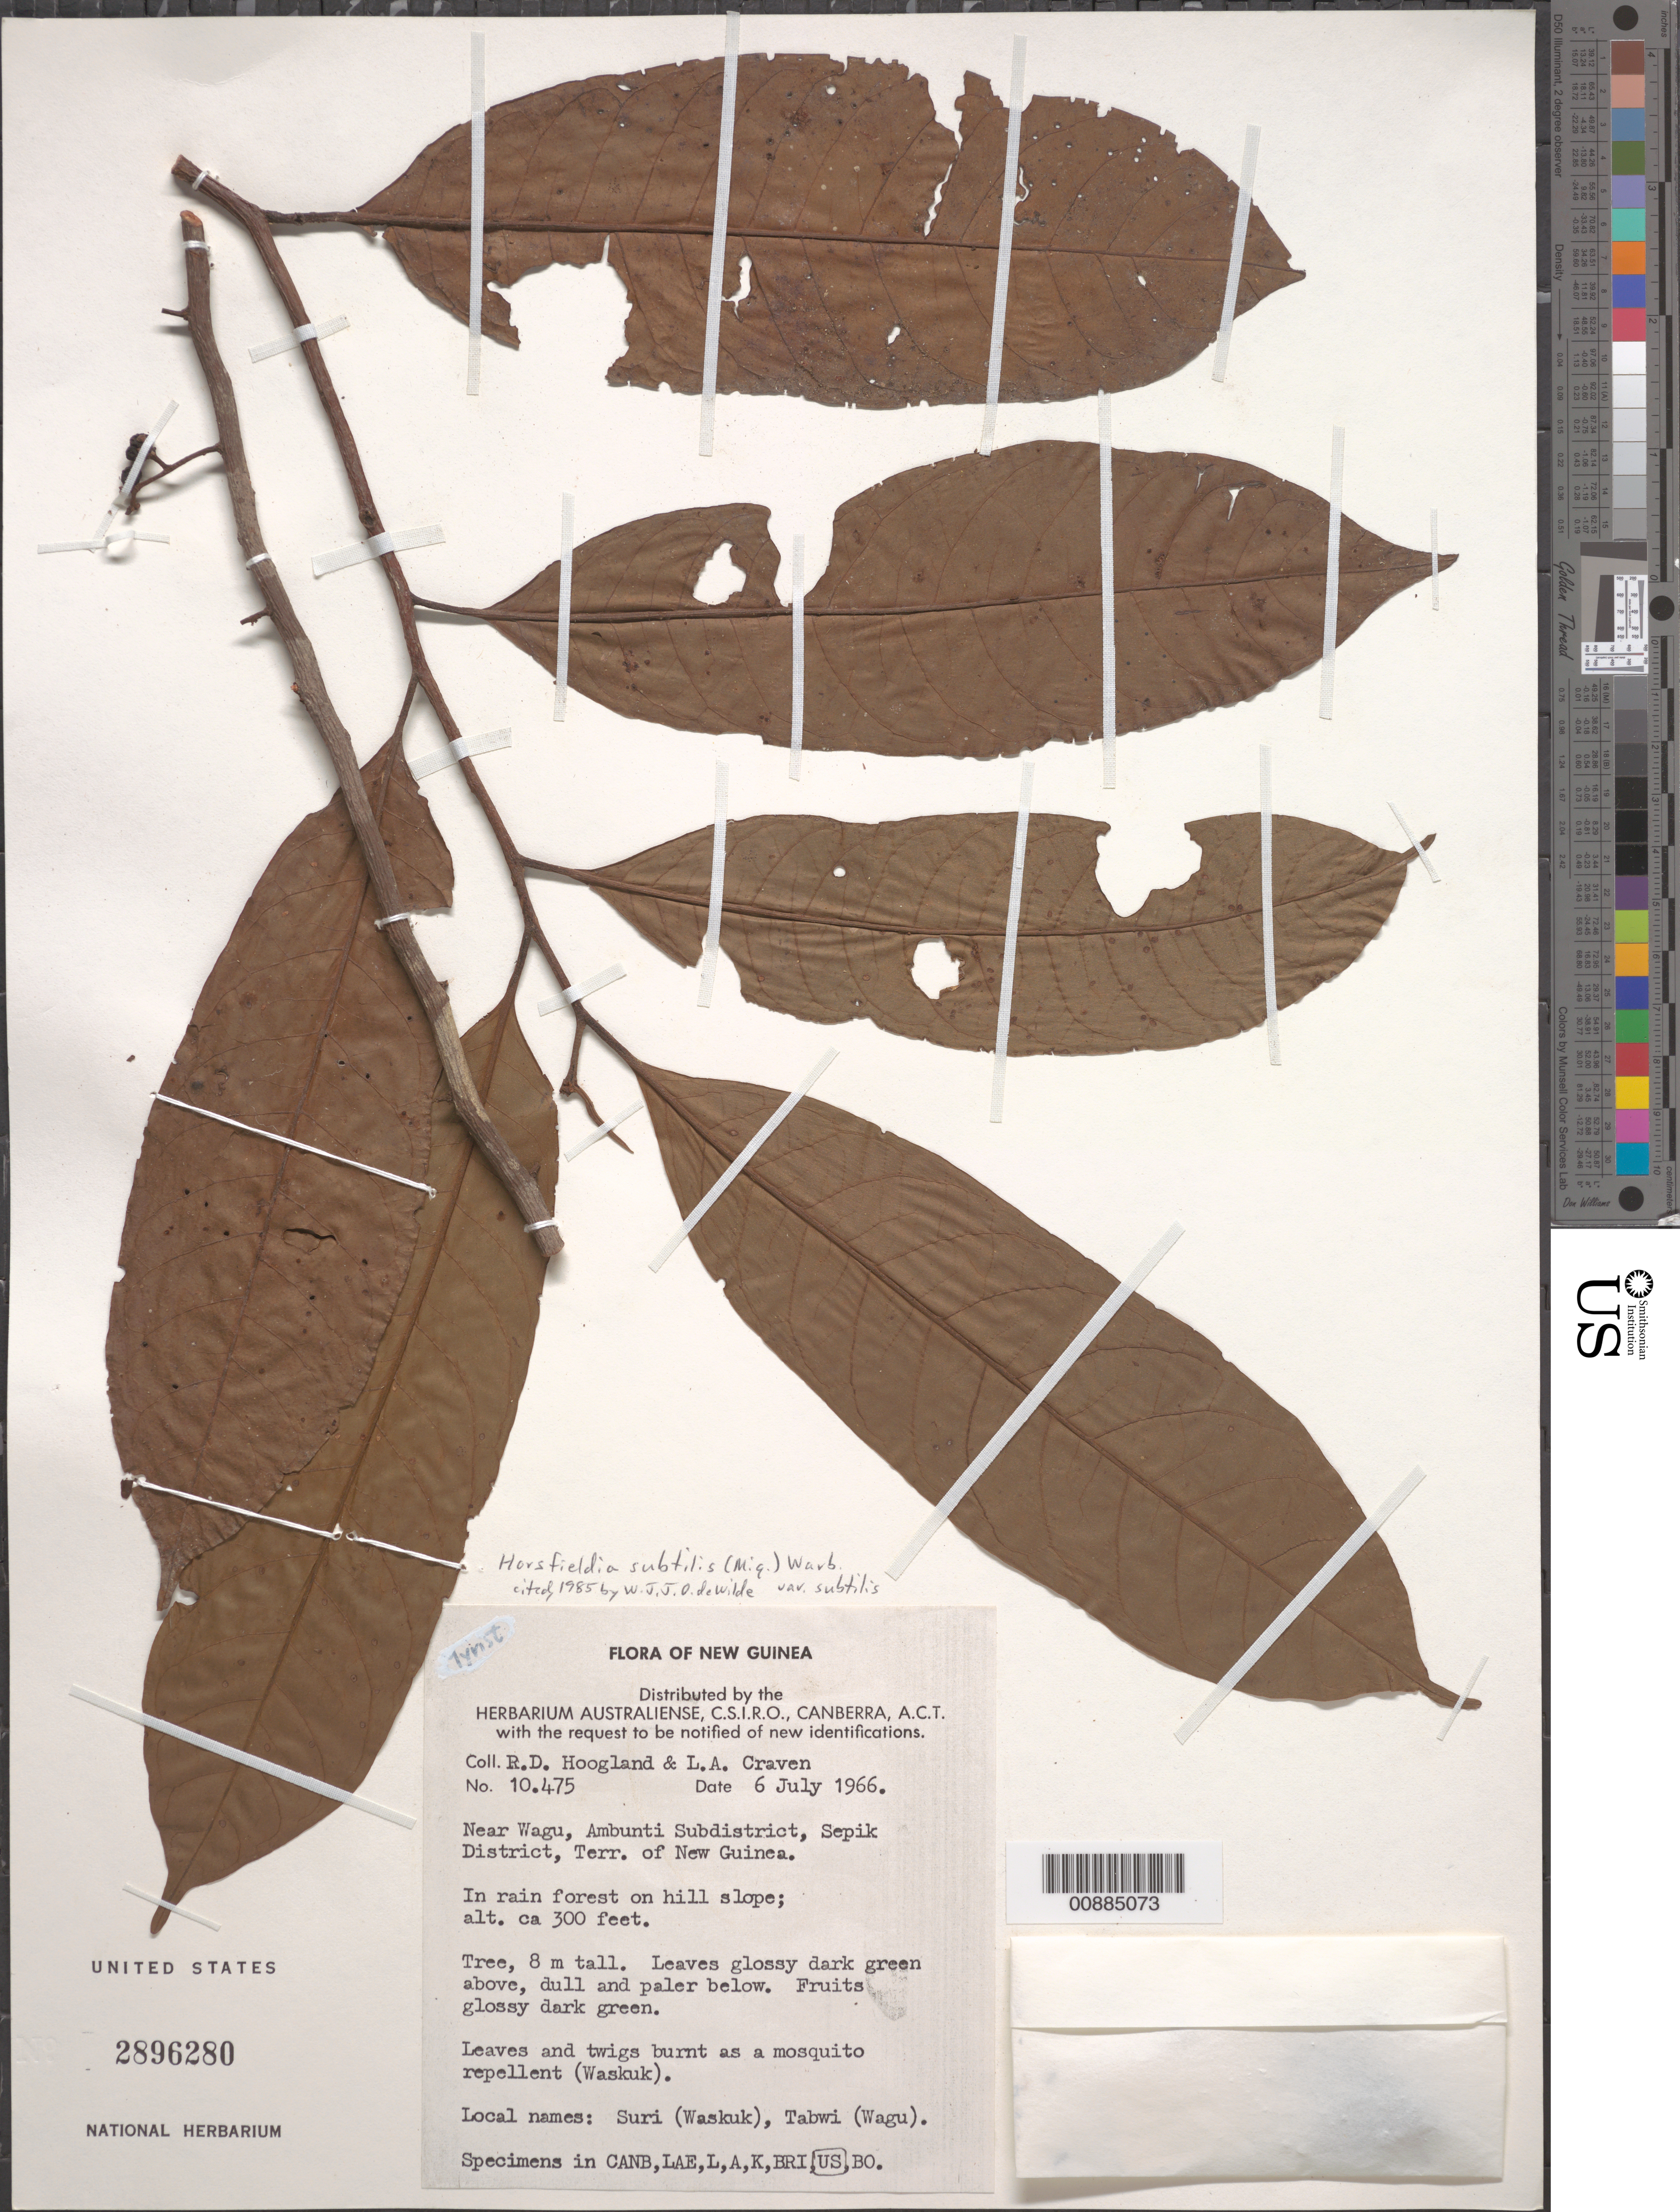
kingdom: Plantae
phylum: Tracheophyta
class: Magnoliopsida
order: Magnoliales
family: Myristicaceae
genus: Horsfieldia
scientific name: Horsfieldia subtilis var. subtilis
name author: Warb.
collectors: R. D. Hoogland & L. A. Craven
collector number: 10475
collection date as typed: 06 Jul 1966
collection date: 1966-07-06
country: Papua New Guinea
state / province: East Sepik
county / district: Ambunti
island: New Guinea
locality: Sepik District, Ambunti Subdistrict, Near Wagu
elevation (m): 91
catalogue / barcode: US 2896280